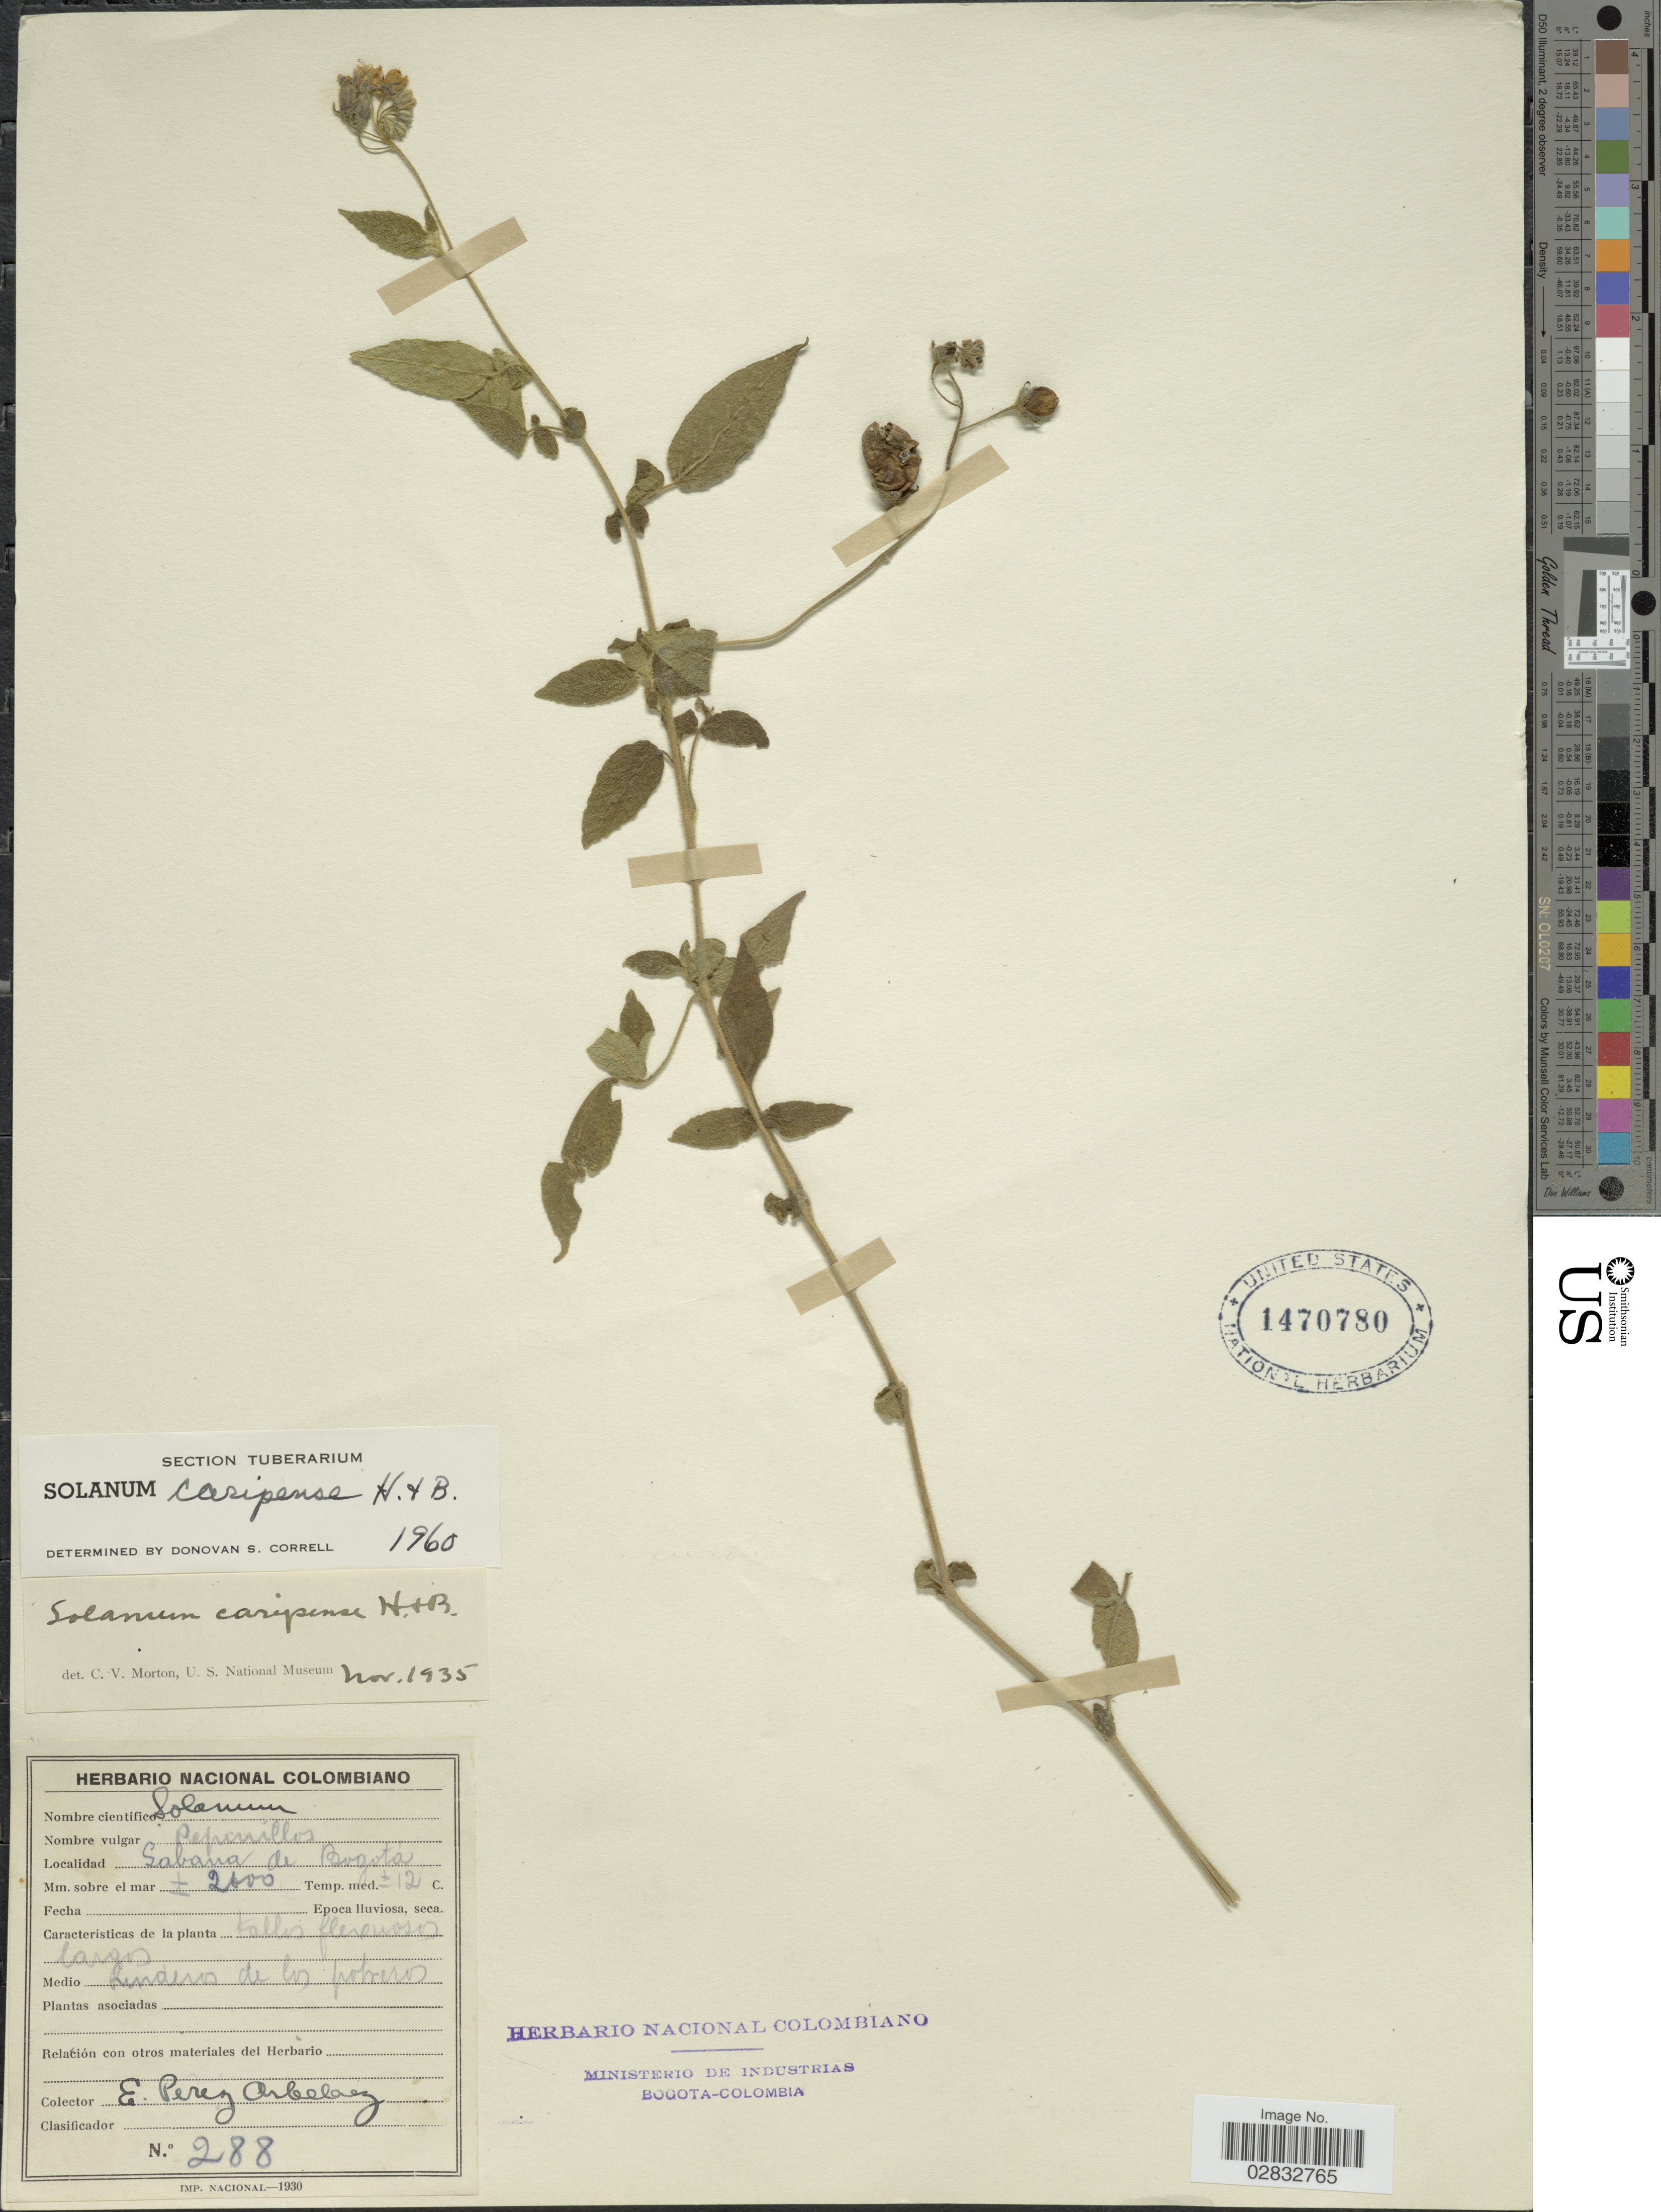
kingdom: Plantae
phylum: Tracheophyta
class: Magnoliopsida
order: Solanales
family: Solanaceae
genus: Solanum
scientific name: Solanum caripense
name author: Humb. & Bonpl. ex Dunal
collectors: E. Pérez Arbeláez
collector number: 288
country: Colombia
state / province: Bogota D.C.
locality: Sabana de Bogotá.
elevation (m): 2600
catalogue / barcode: US 1470780